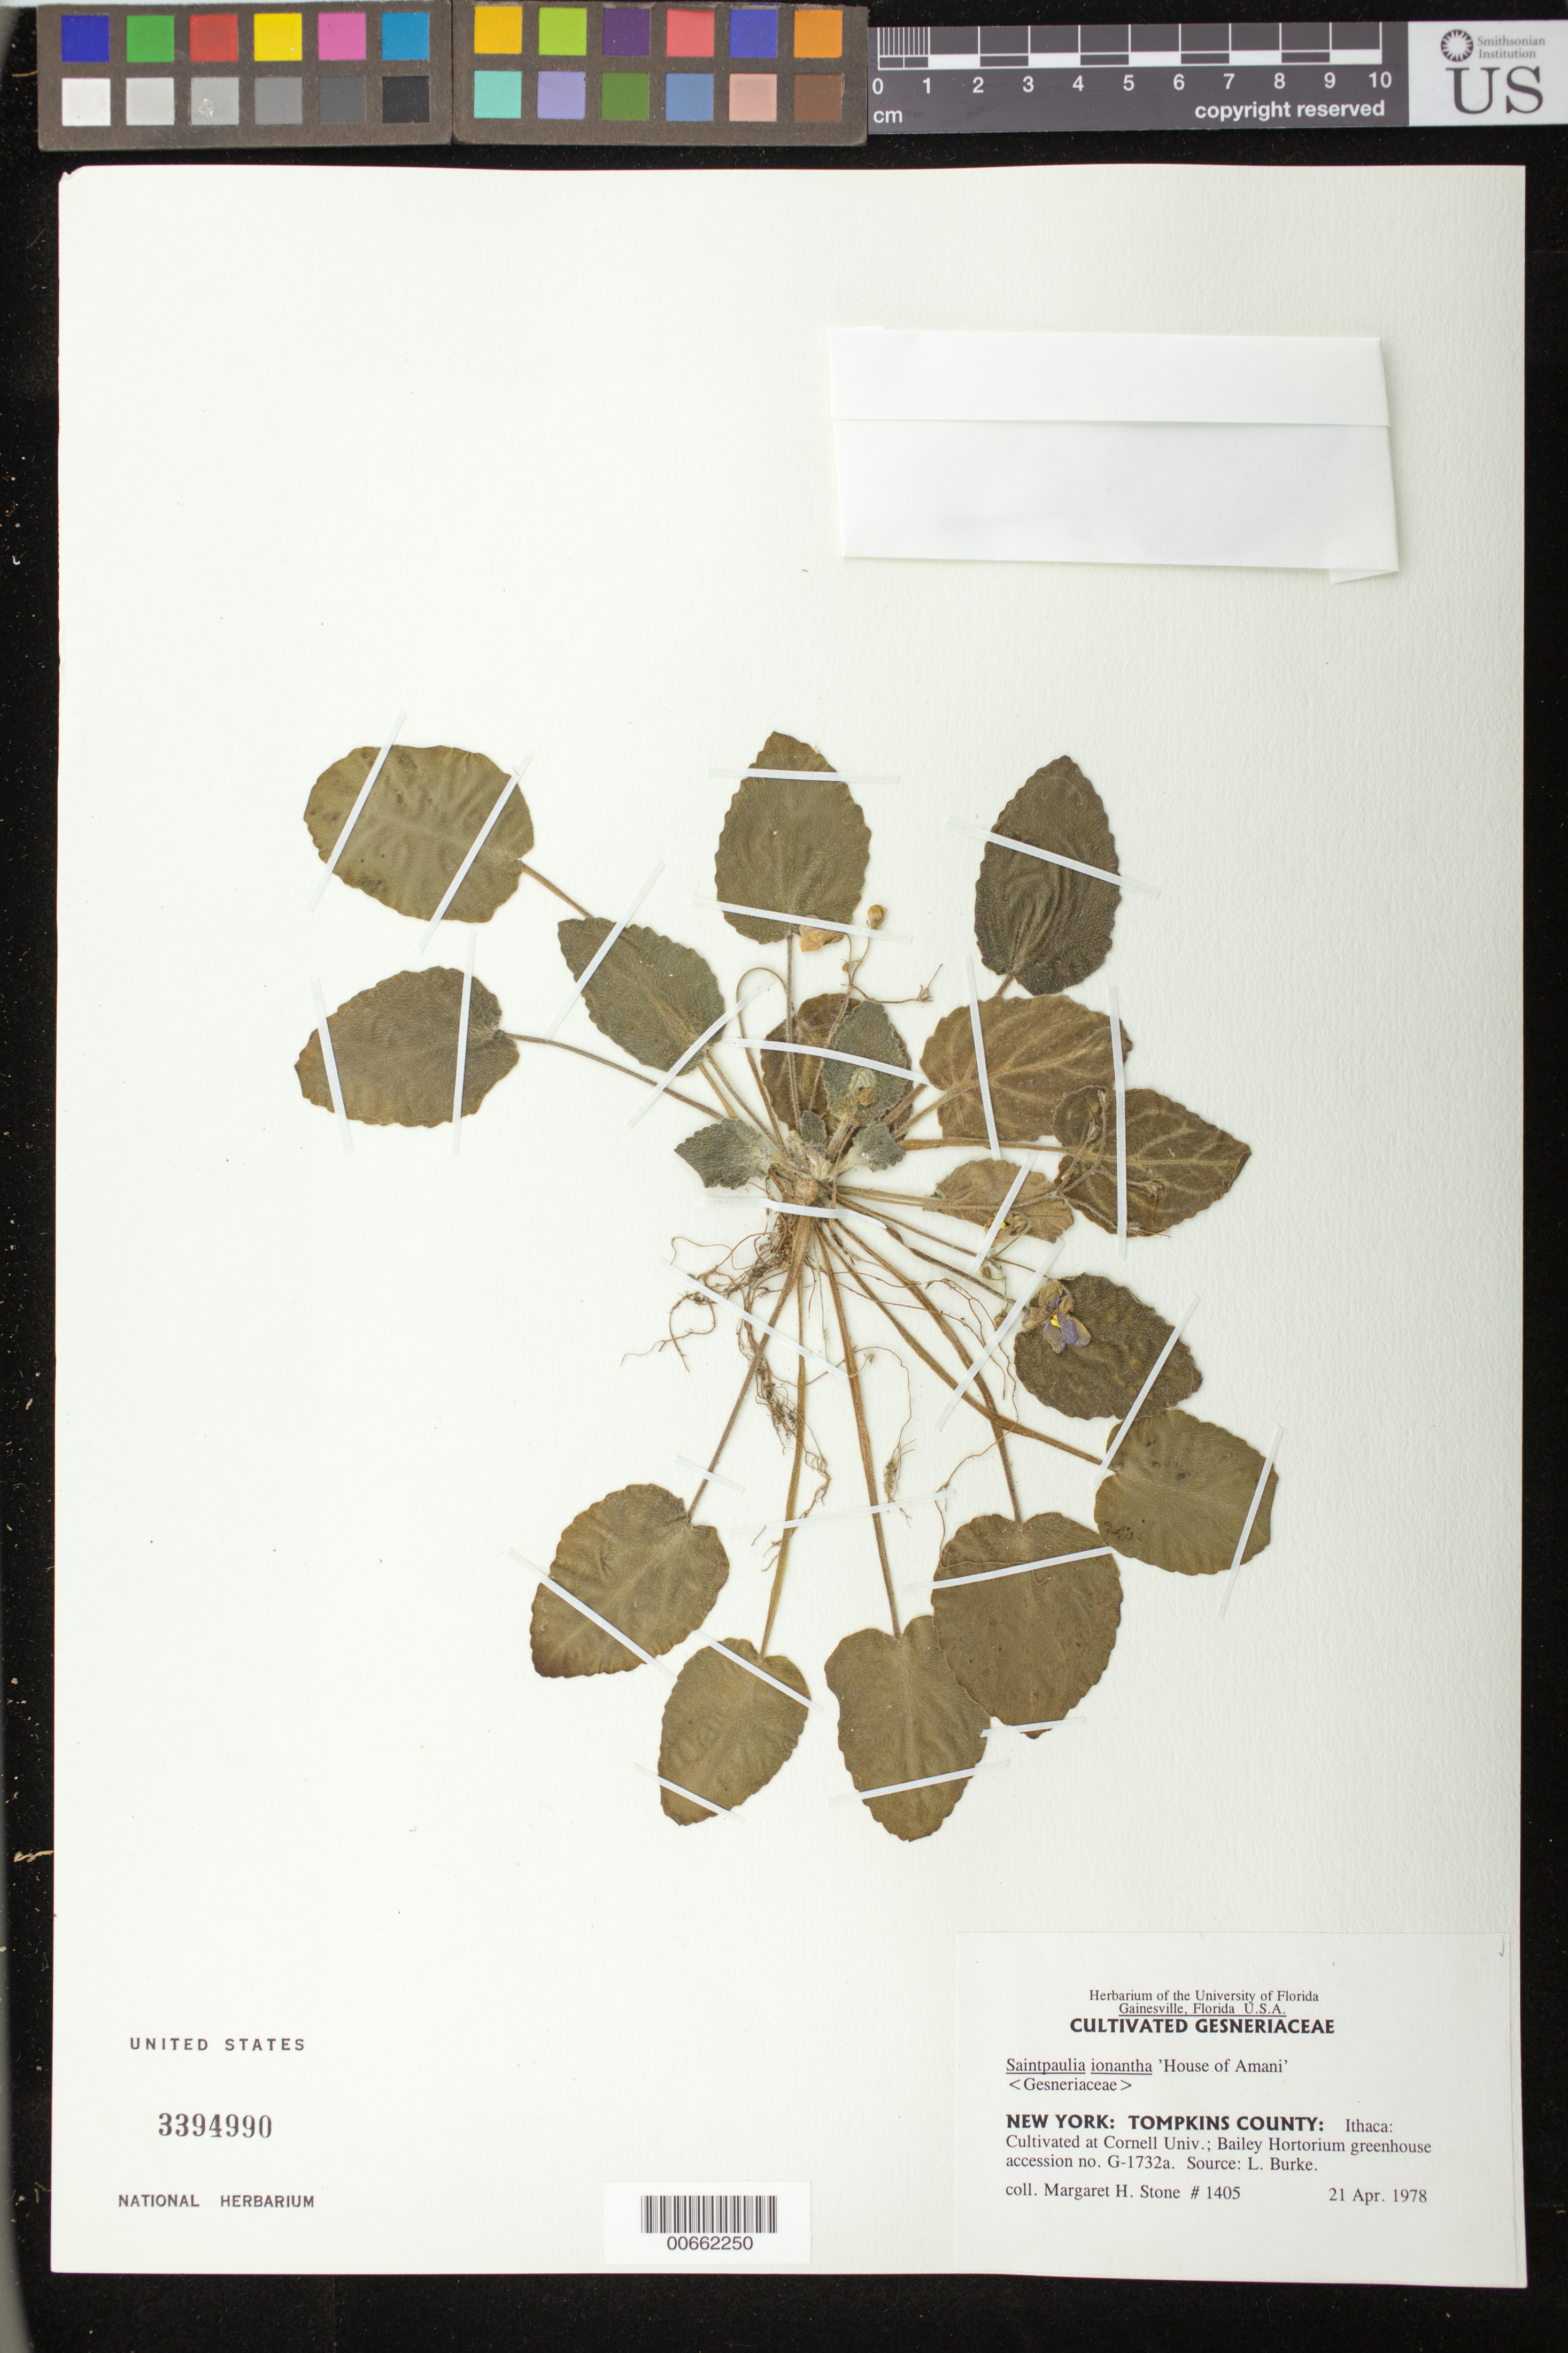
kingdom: Plantae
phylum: Tracheophyta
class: Magnoliopsida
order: Lamiales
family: Gesneriaceae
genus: Streptocarpus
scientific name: Streptocarpus ionanthus subsp. ionanthus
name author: (H. Wendl.) Christenh.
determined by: Skog, Laurence E.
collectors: M. Stone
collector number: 1405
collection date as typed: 21 Apr 1978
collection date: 1978-04-21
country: United States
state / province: New York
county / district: Tompkins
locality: Cornell University: Bailey Hortorium greenhouse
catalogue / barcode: US 3394990